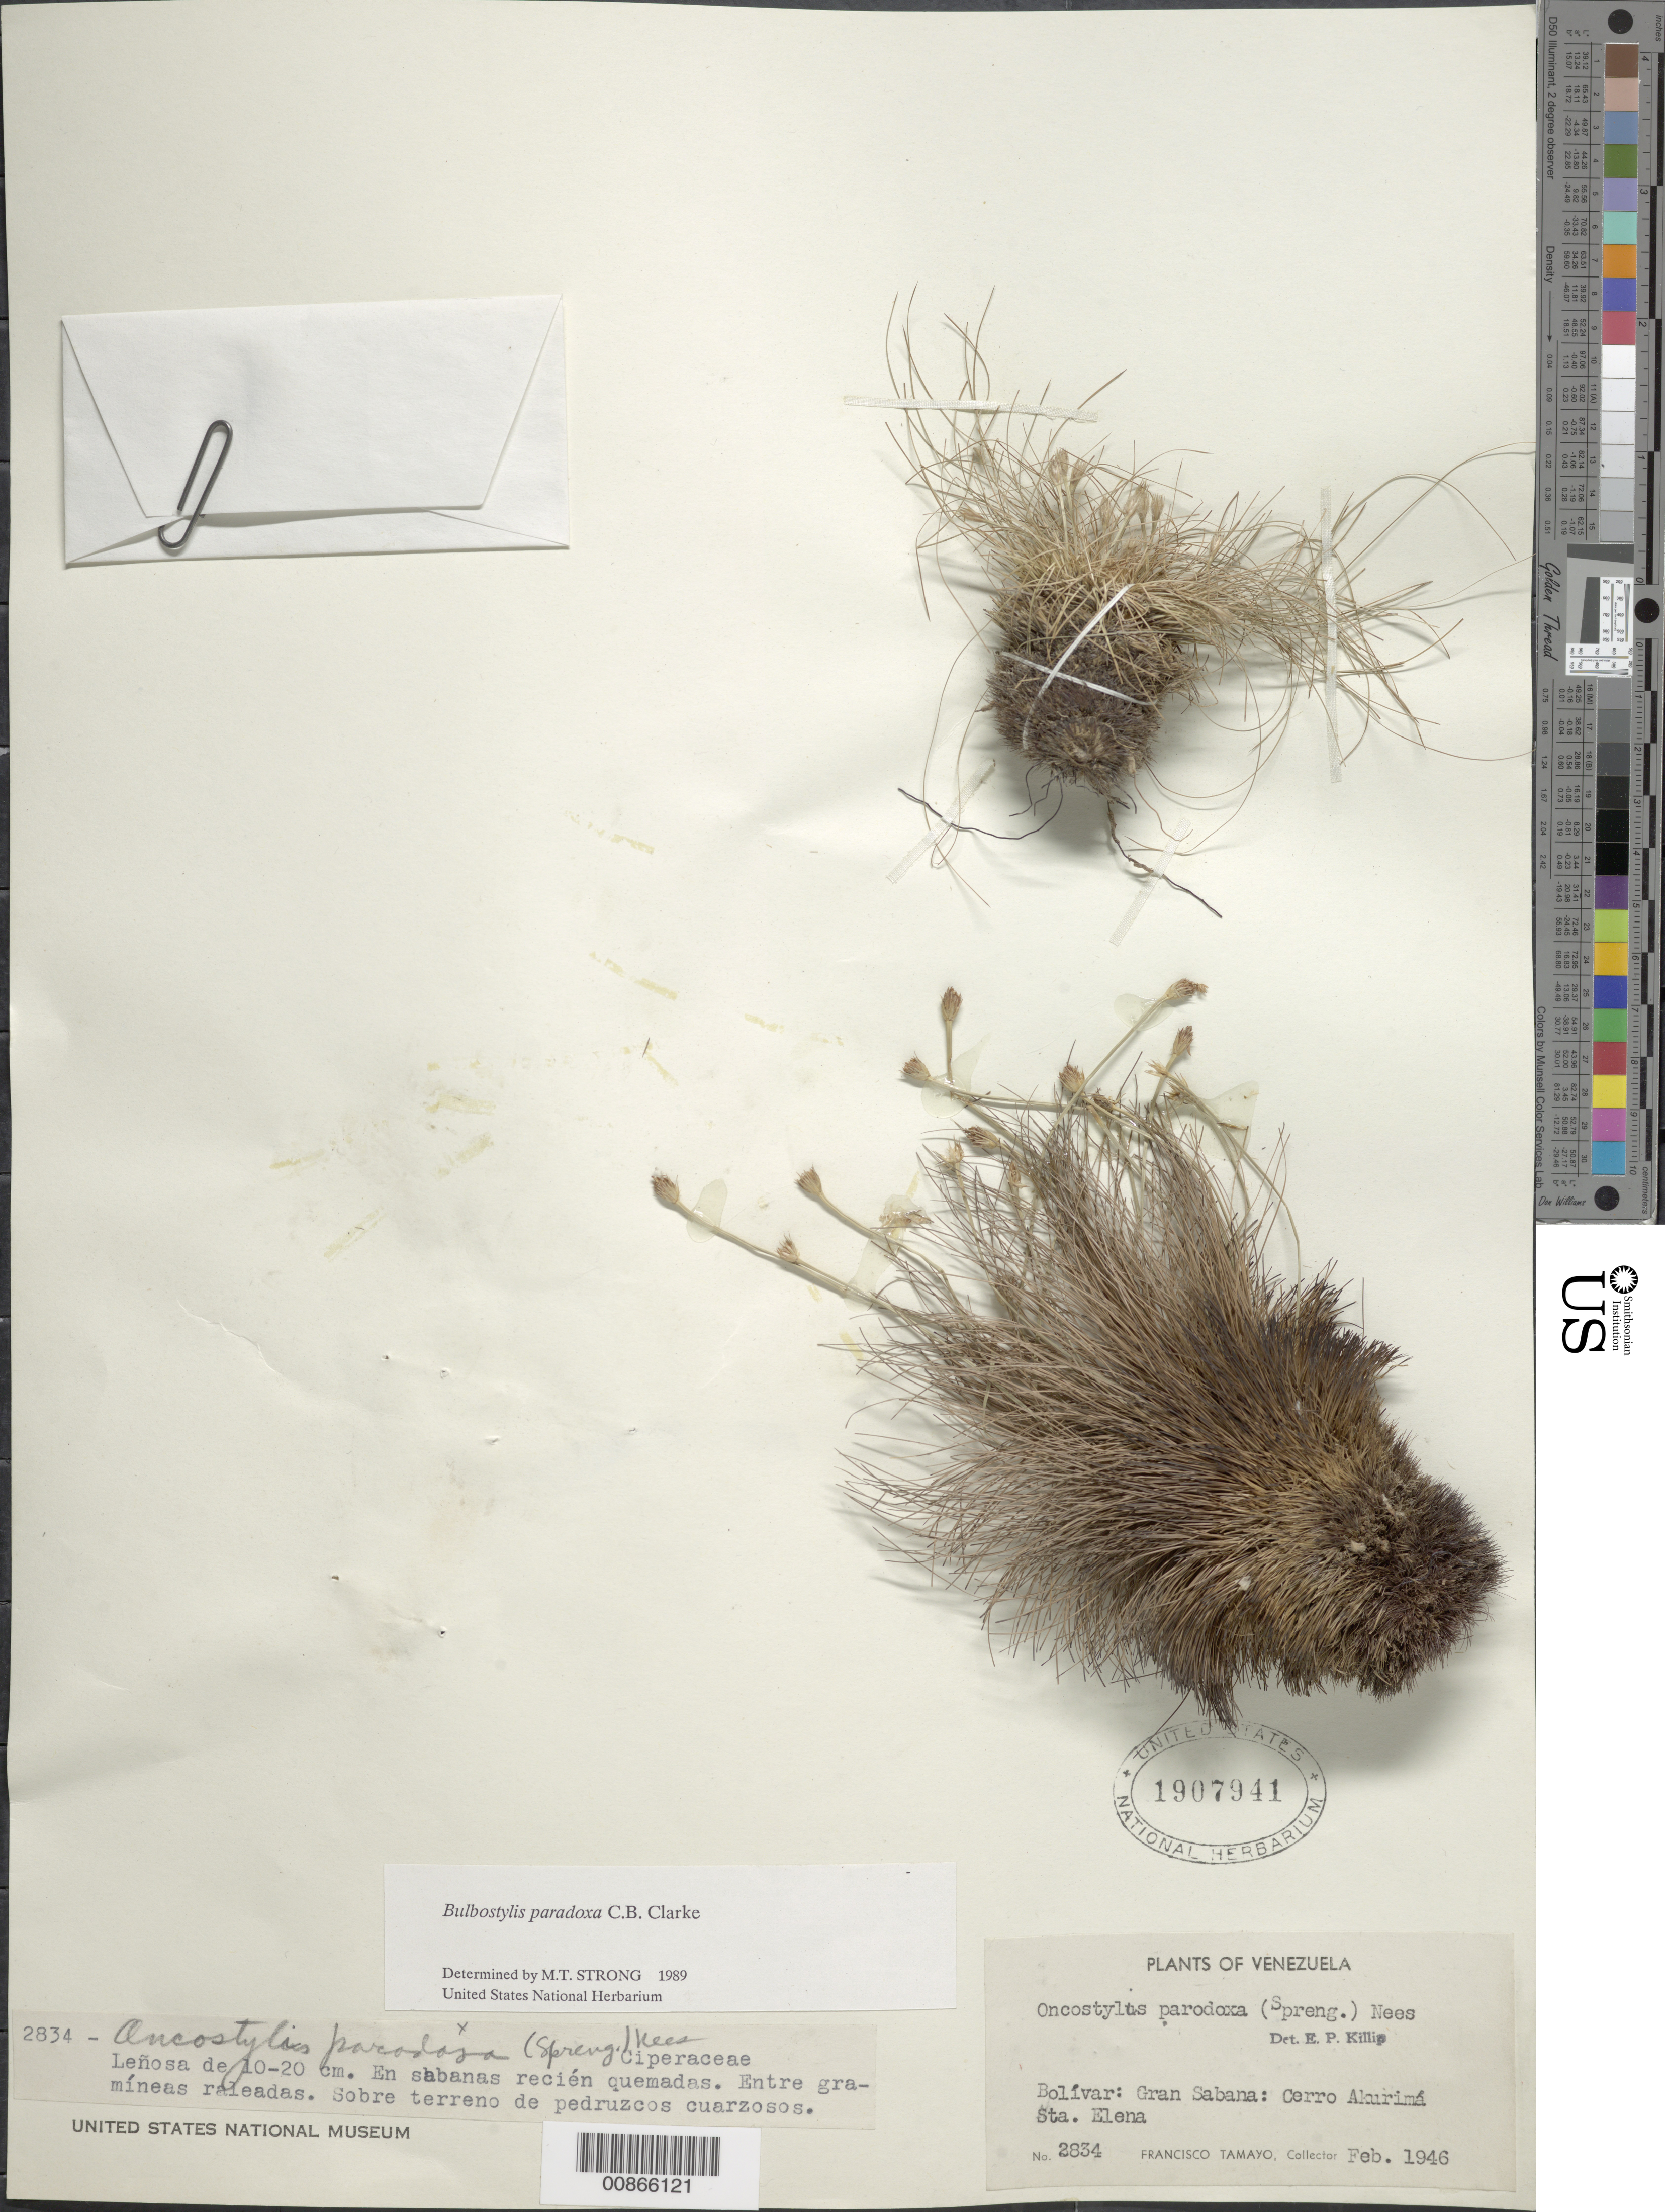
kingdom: Plantae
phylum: Tracheophyta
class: Liliopsida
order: Poales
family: Cyperaceae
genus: Bulbostylis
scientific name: Bulbostylis paradoxa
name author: (Spreng.) Lindm.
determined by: Strong, M. T., (US), Smithsonian Institution - National Museum of Natural History (UNITED STATES)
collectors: F. Tamayo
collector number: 2834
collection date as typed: Feb-46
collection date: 1946-02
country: Venezuela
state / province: Bolívar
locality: Gran Sabana, Sta. Elena, Cerro de Acurimá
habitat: Sabanas recien quemadas; entre gamineas raleadas, sobre terreno de pedruzcos cuarzosos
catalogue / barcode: US 1907941